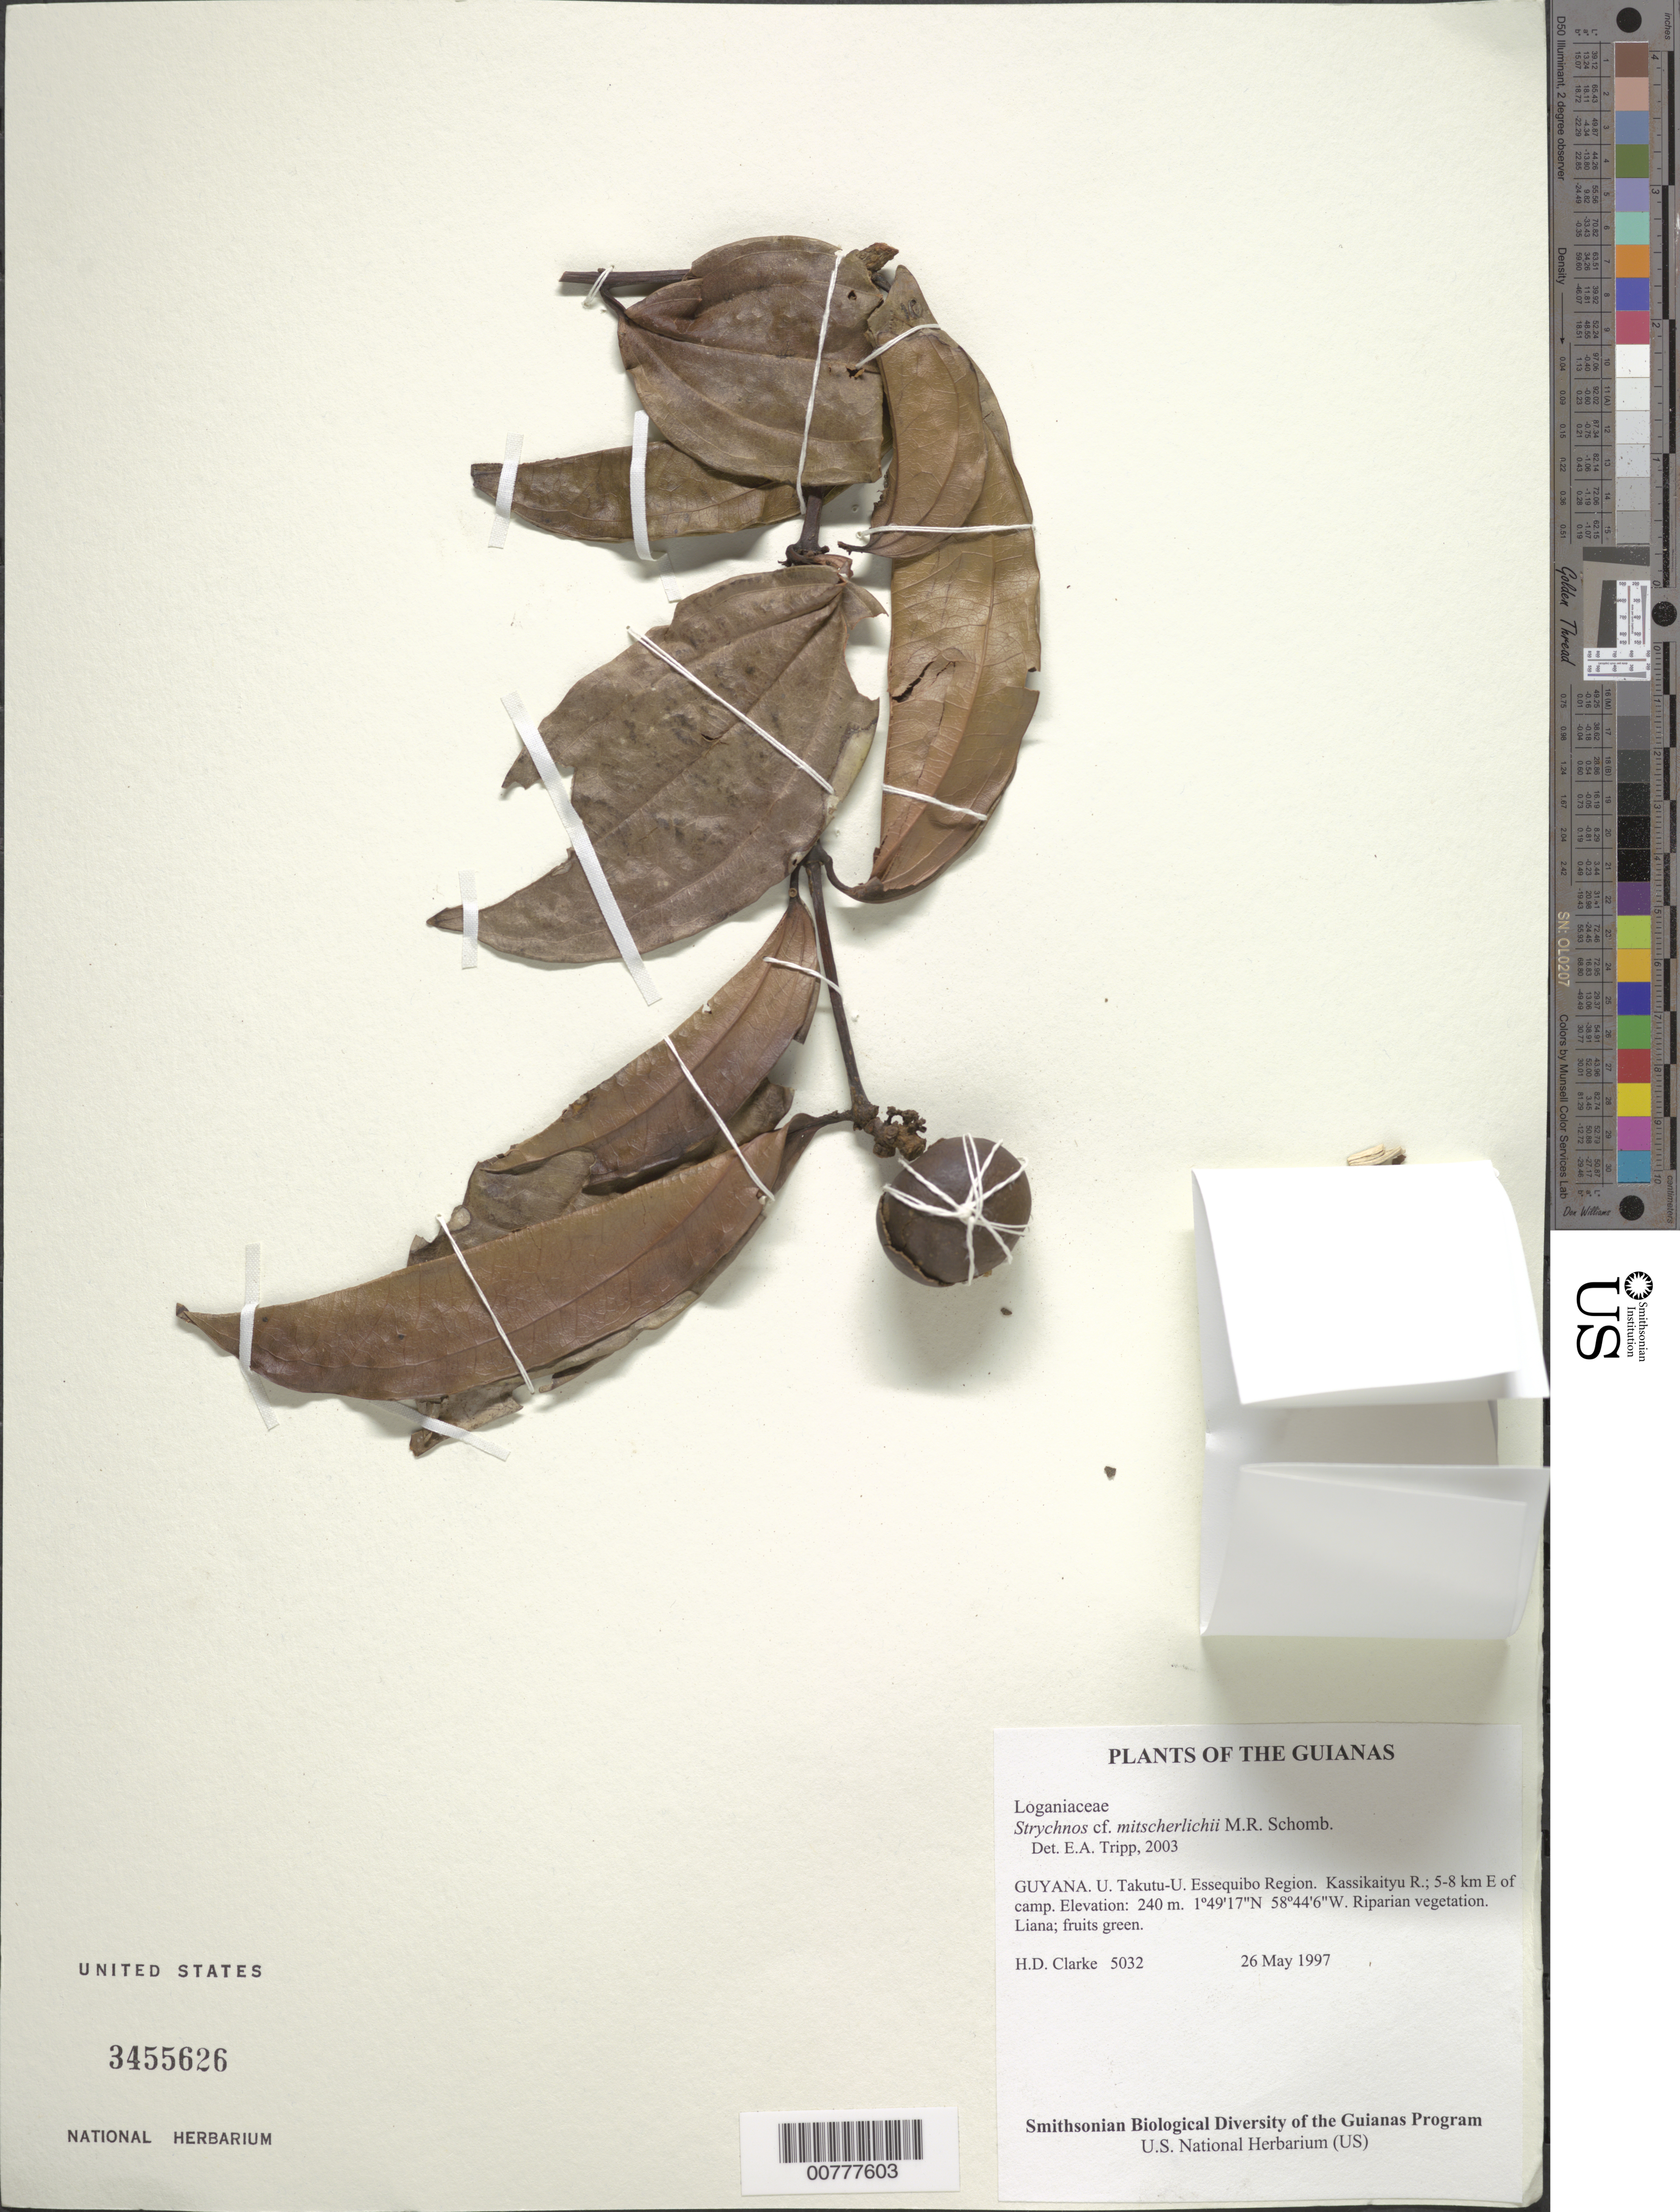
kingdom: Plantae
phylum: Tracheophyta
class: Magnoliopsida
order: Gentianales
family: Loganiaceae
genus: Strychnos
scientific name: Strychnos mitscherlichii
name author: M.R. Schomb.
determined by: Tripp, Erin A.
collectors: H. D. Clarke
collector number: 5032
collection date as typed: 26 May 1997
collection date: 1997-05-26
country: Guyana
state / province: U. Takutu-U. Essequibo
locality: Kassikaityu R.; 5-8 km E of camp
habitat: Riparian vegetation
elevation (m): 240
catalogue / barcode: US 3455626